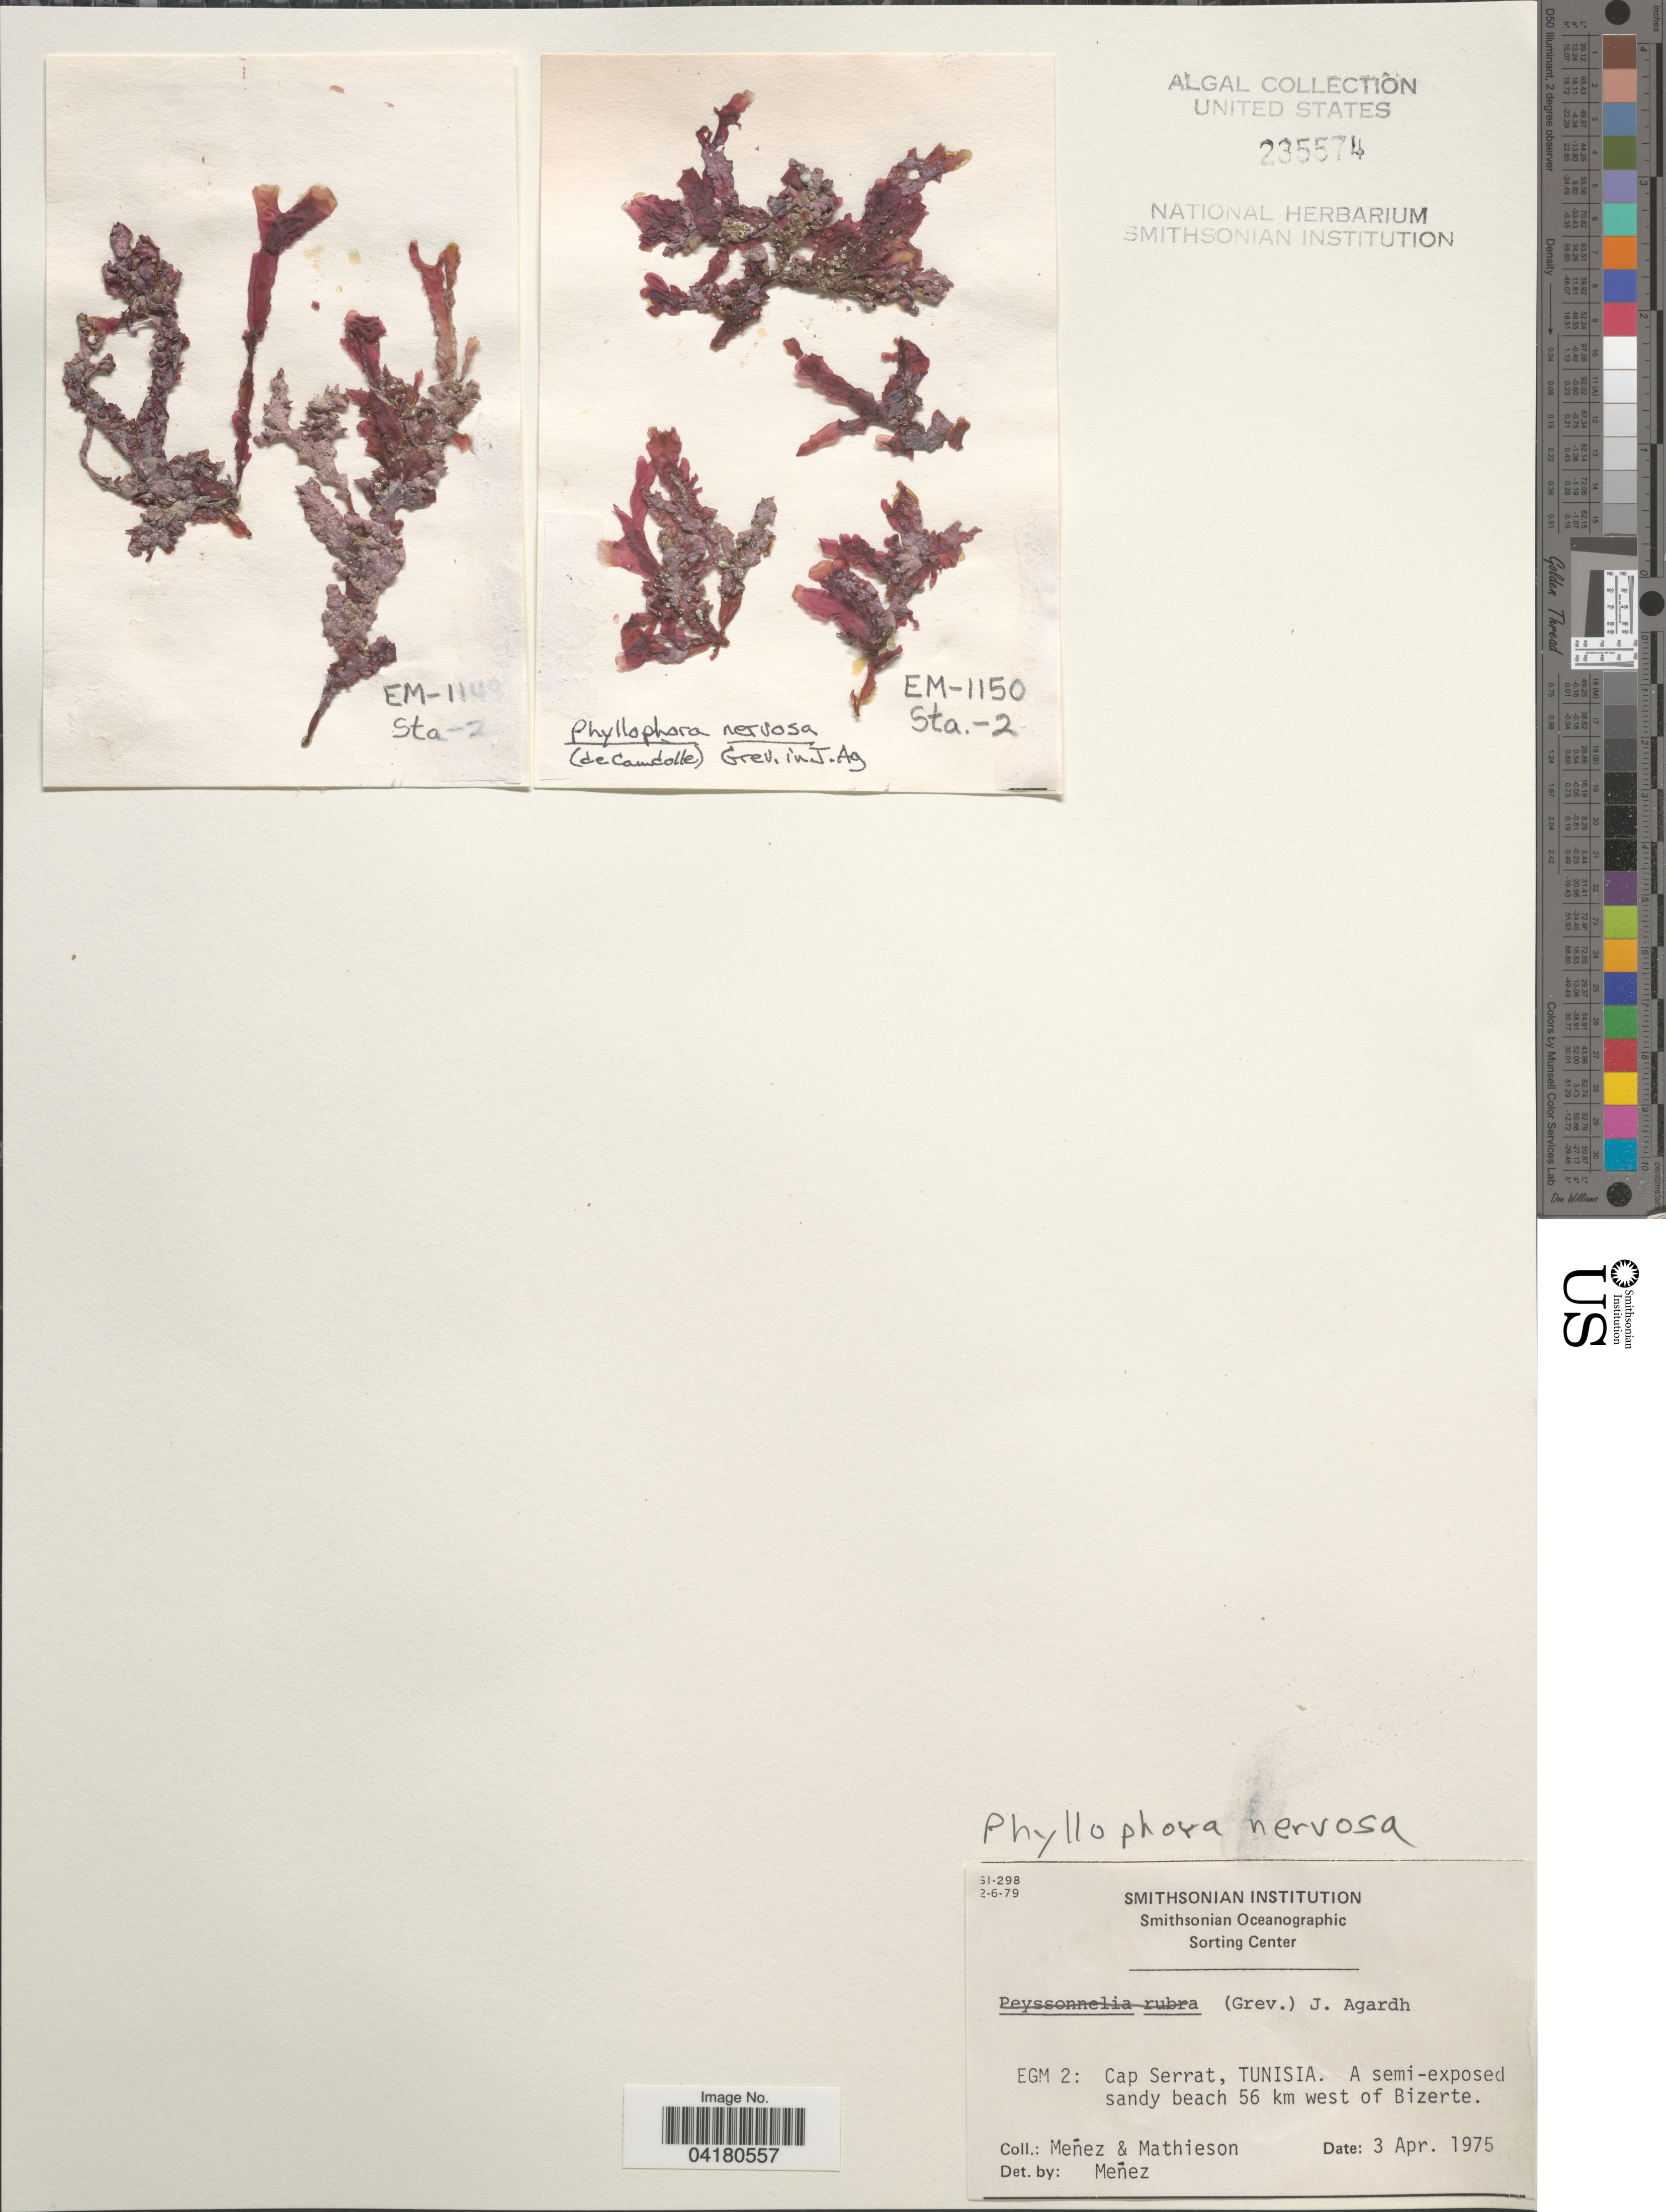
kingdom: Plantae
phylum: Rhodophyta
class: Florideophyceae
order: Gigartinales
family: Phyllophoraceae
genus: Phyllophora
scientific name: Phyllophora crispa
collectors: Menez & Mathieson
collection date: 1975-04-03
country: Tunisia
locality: EGM 2: Cap Serrat, Tunisia. A semi-exposed sandy beach 56 km west of Bizerte.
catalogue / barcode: US 235574